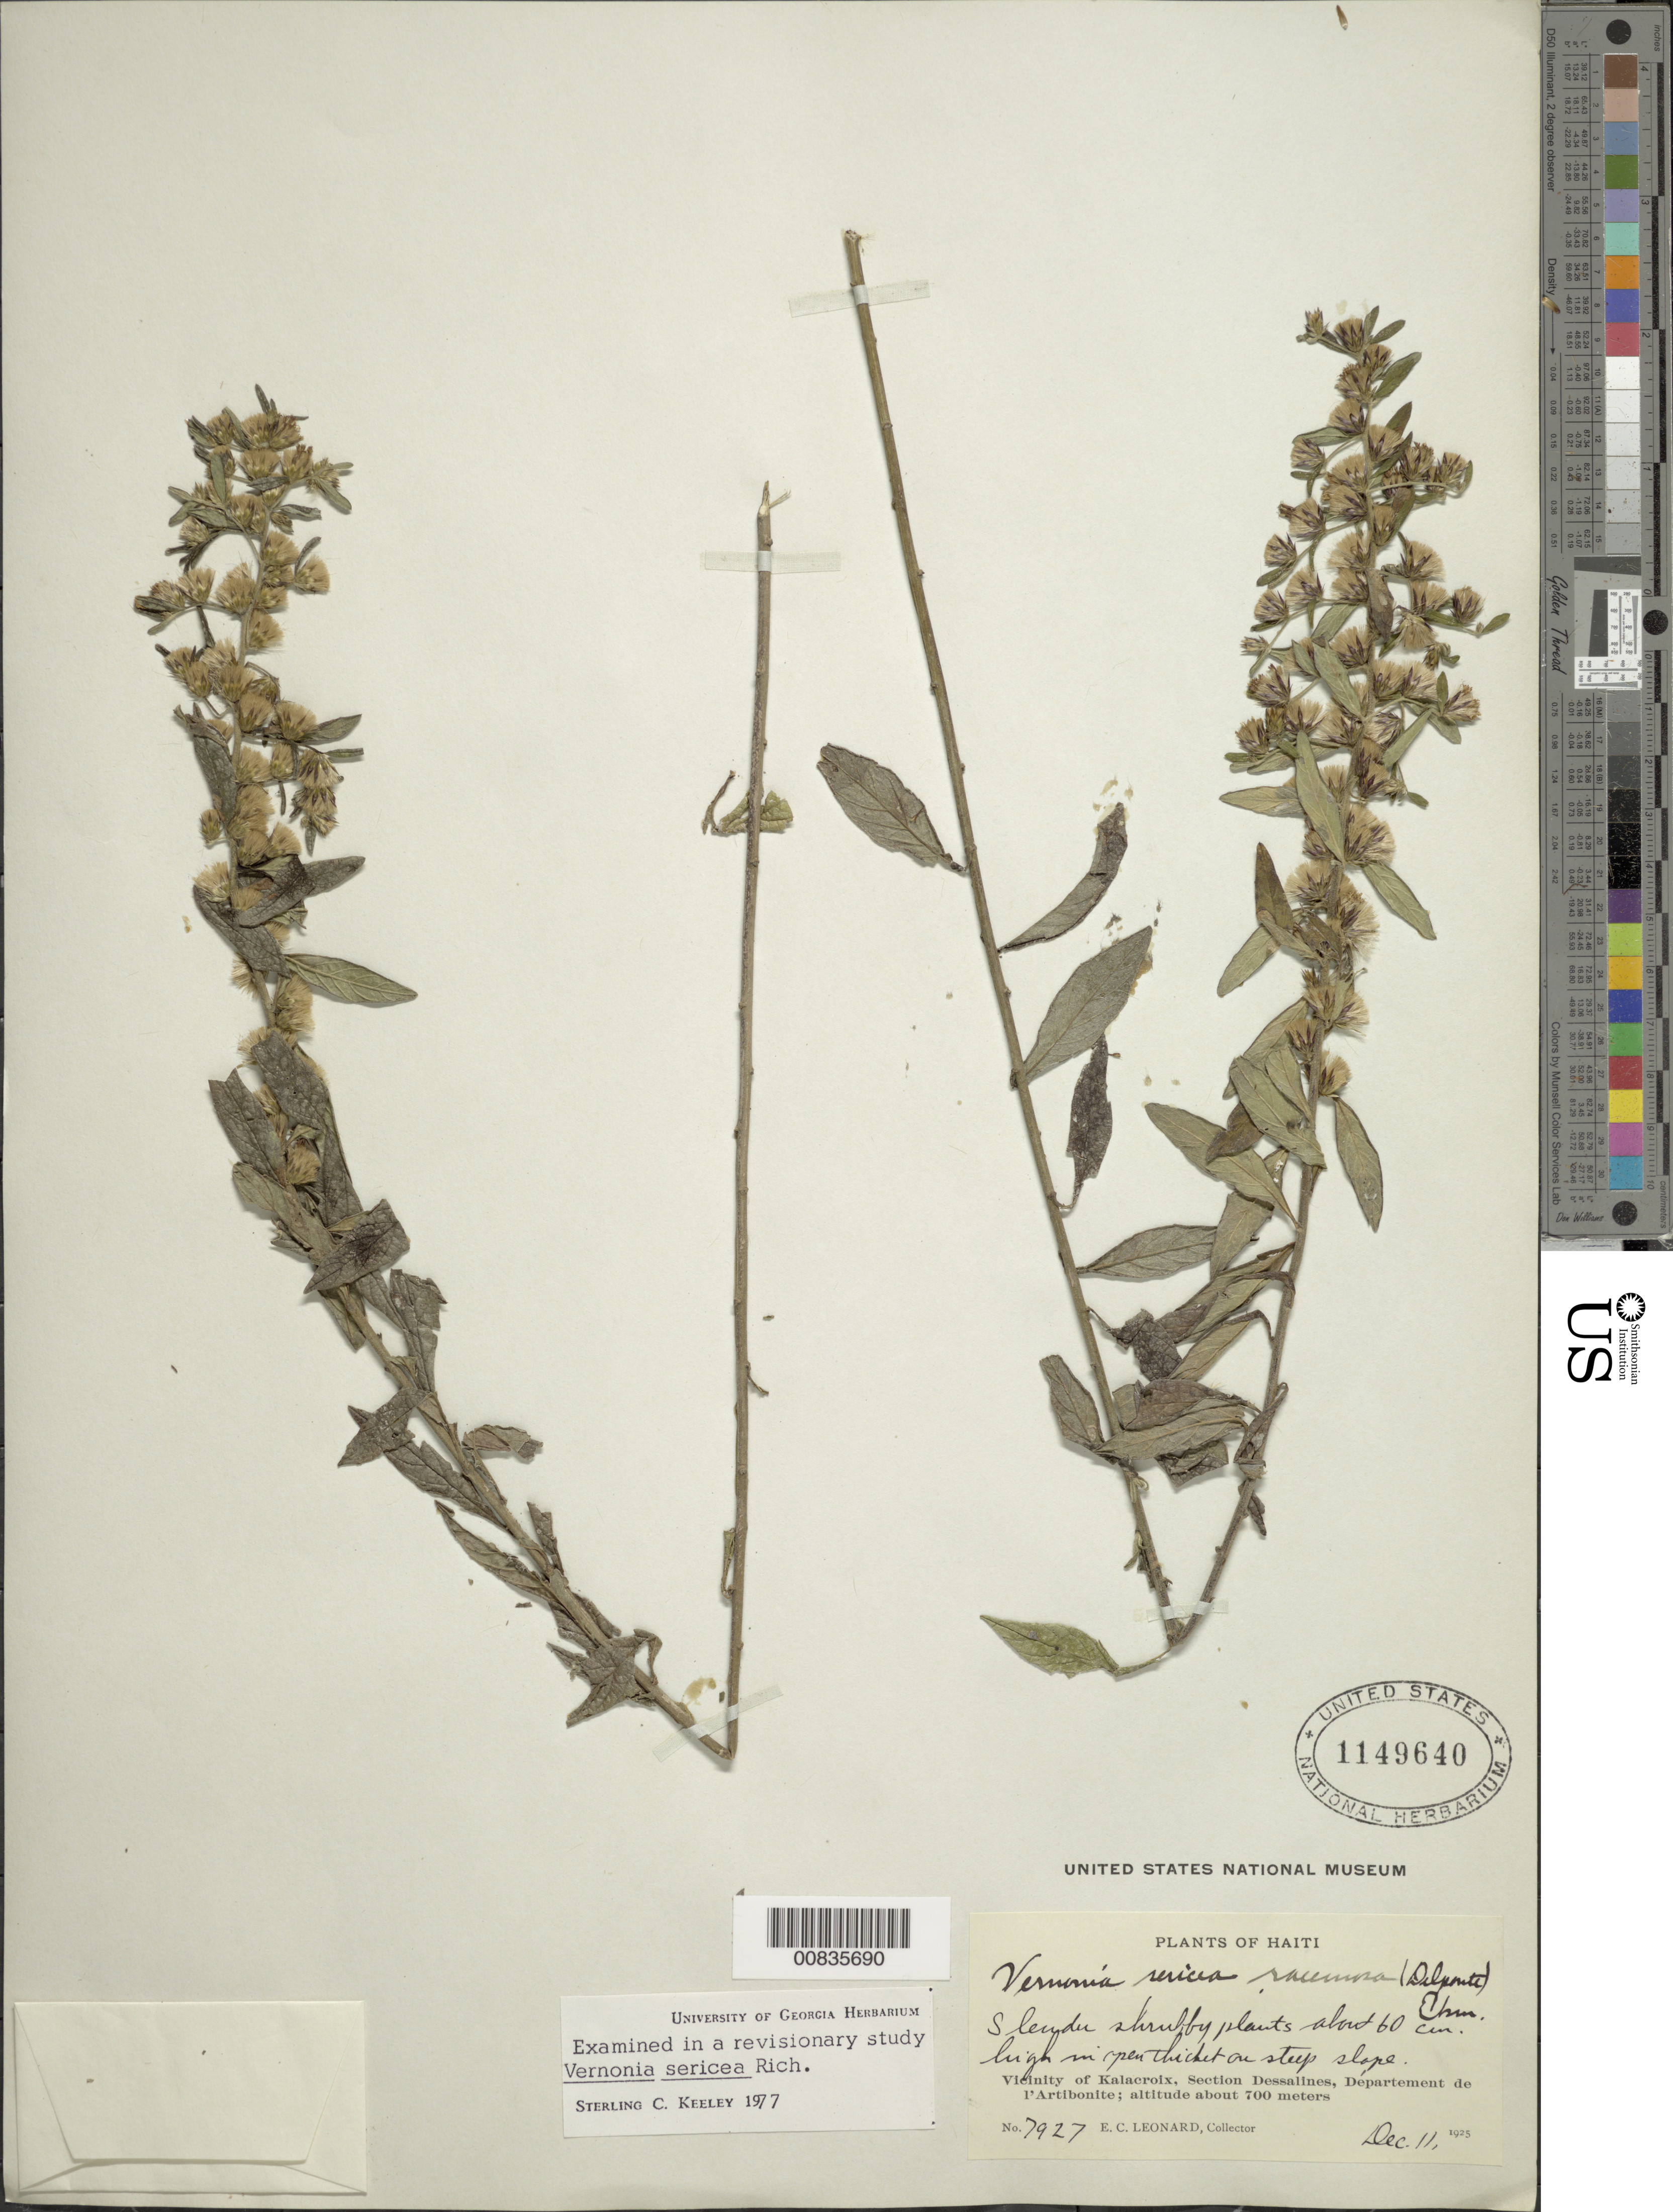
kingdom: Plantae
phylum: Tracheophyta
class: Magnoliopsida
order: Asterales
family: Asteraceae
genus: Lepidaploa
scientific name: Lepidaploa sericea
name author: (Rich.) H. Rob.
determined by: Keeley, S. C.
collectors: E. C. Leonard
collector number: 7927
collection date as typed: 11 Dec 1925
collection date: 1925-12-11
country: Haiti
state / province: Artibonite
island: Hispaniola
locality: Vicinity of Kalacroix, Section Dessalines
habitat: In open thicket on steep slope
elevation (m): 700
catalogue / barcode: US 1149640